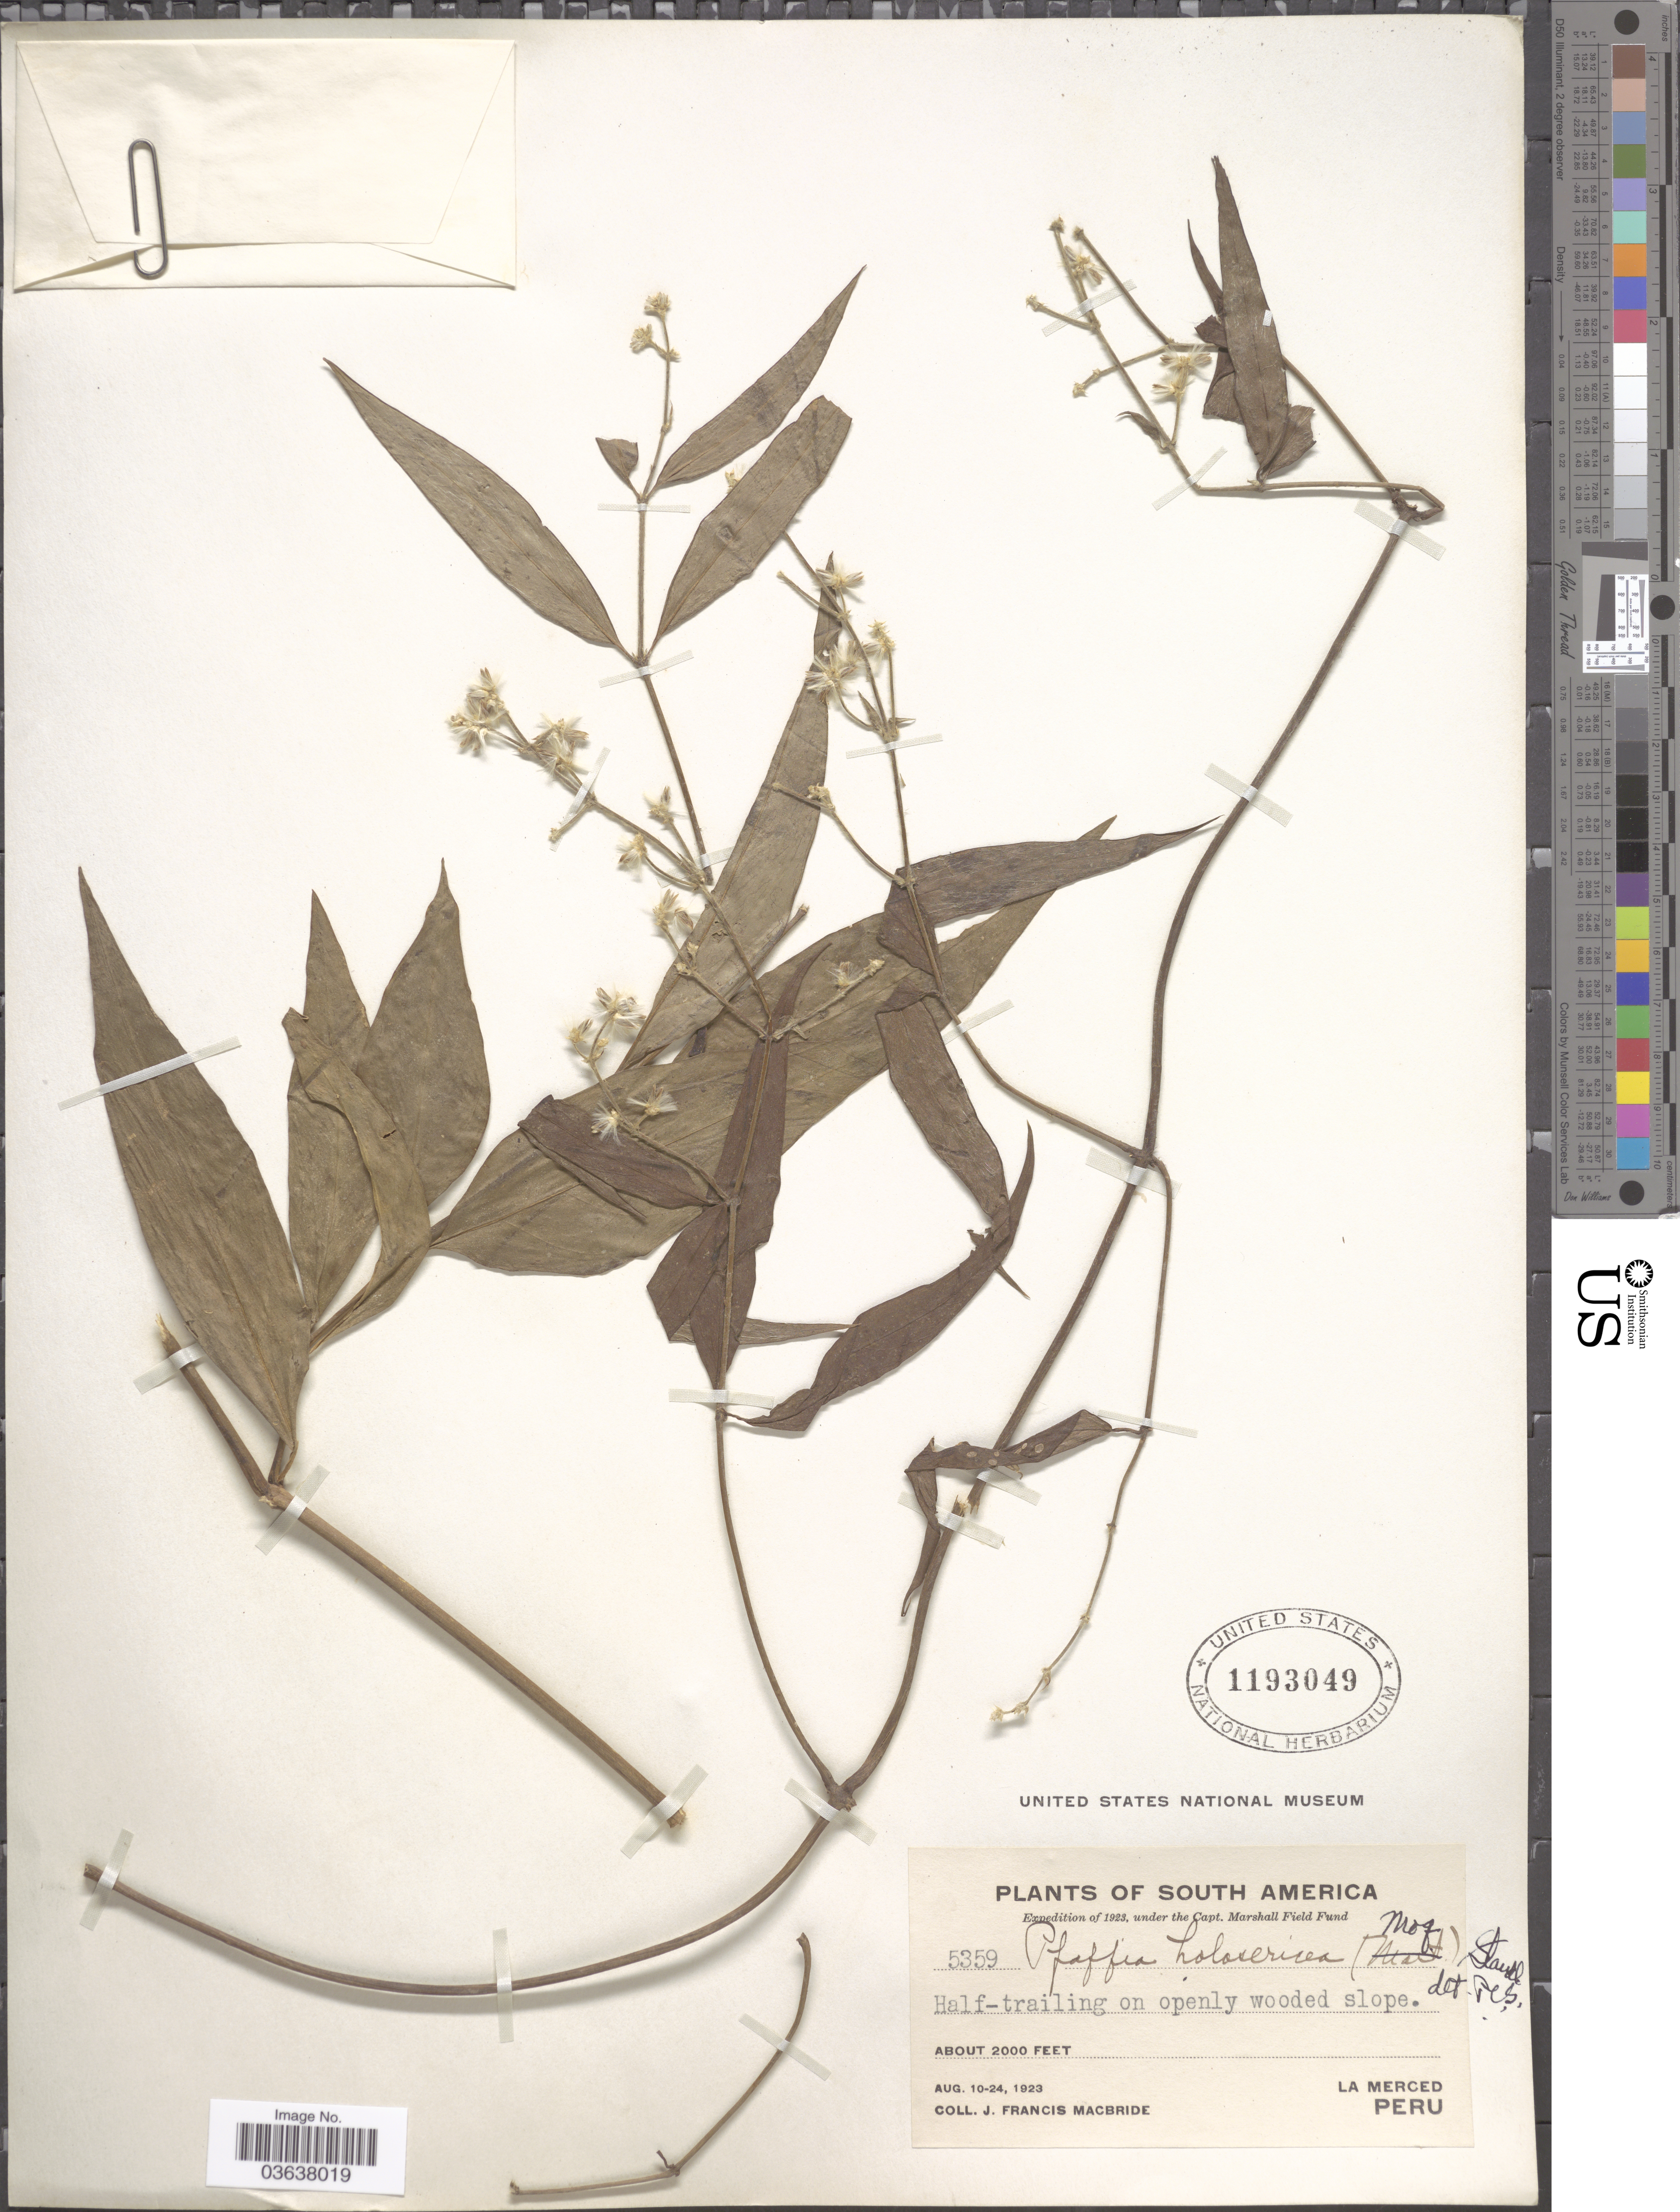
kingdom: Plantae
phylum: Tracheophyta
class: Magnoliopsida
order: Caryophyllales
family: Amaranthaceae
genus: Gomphrena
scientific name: Gomphrena holosericea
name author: (Mart.) Moq.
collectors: J. F. Macbride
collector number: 5359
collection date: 1923-08-10/1923-08-24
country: Peru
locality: Half-trailing on openly wooded slope. La Merced.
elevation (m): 610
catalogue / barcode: US 1193049